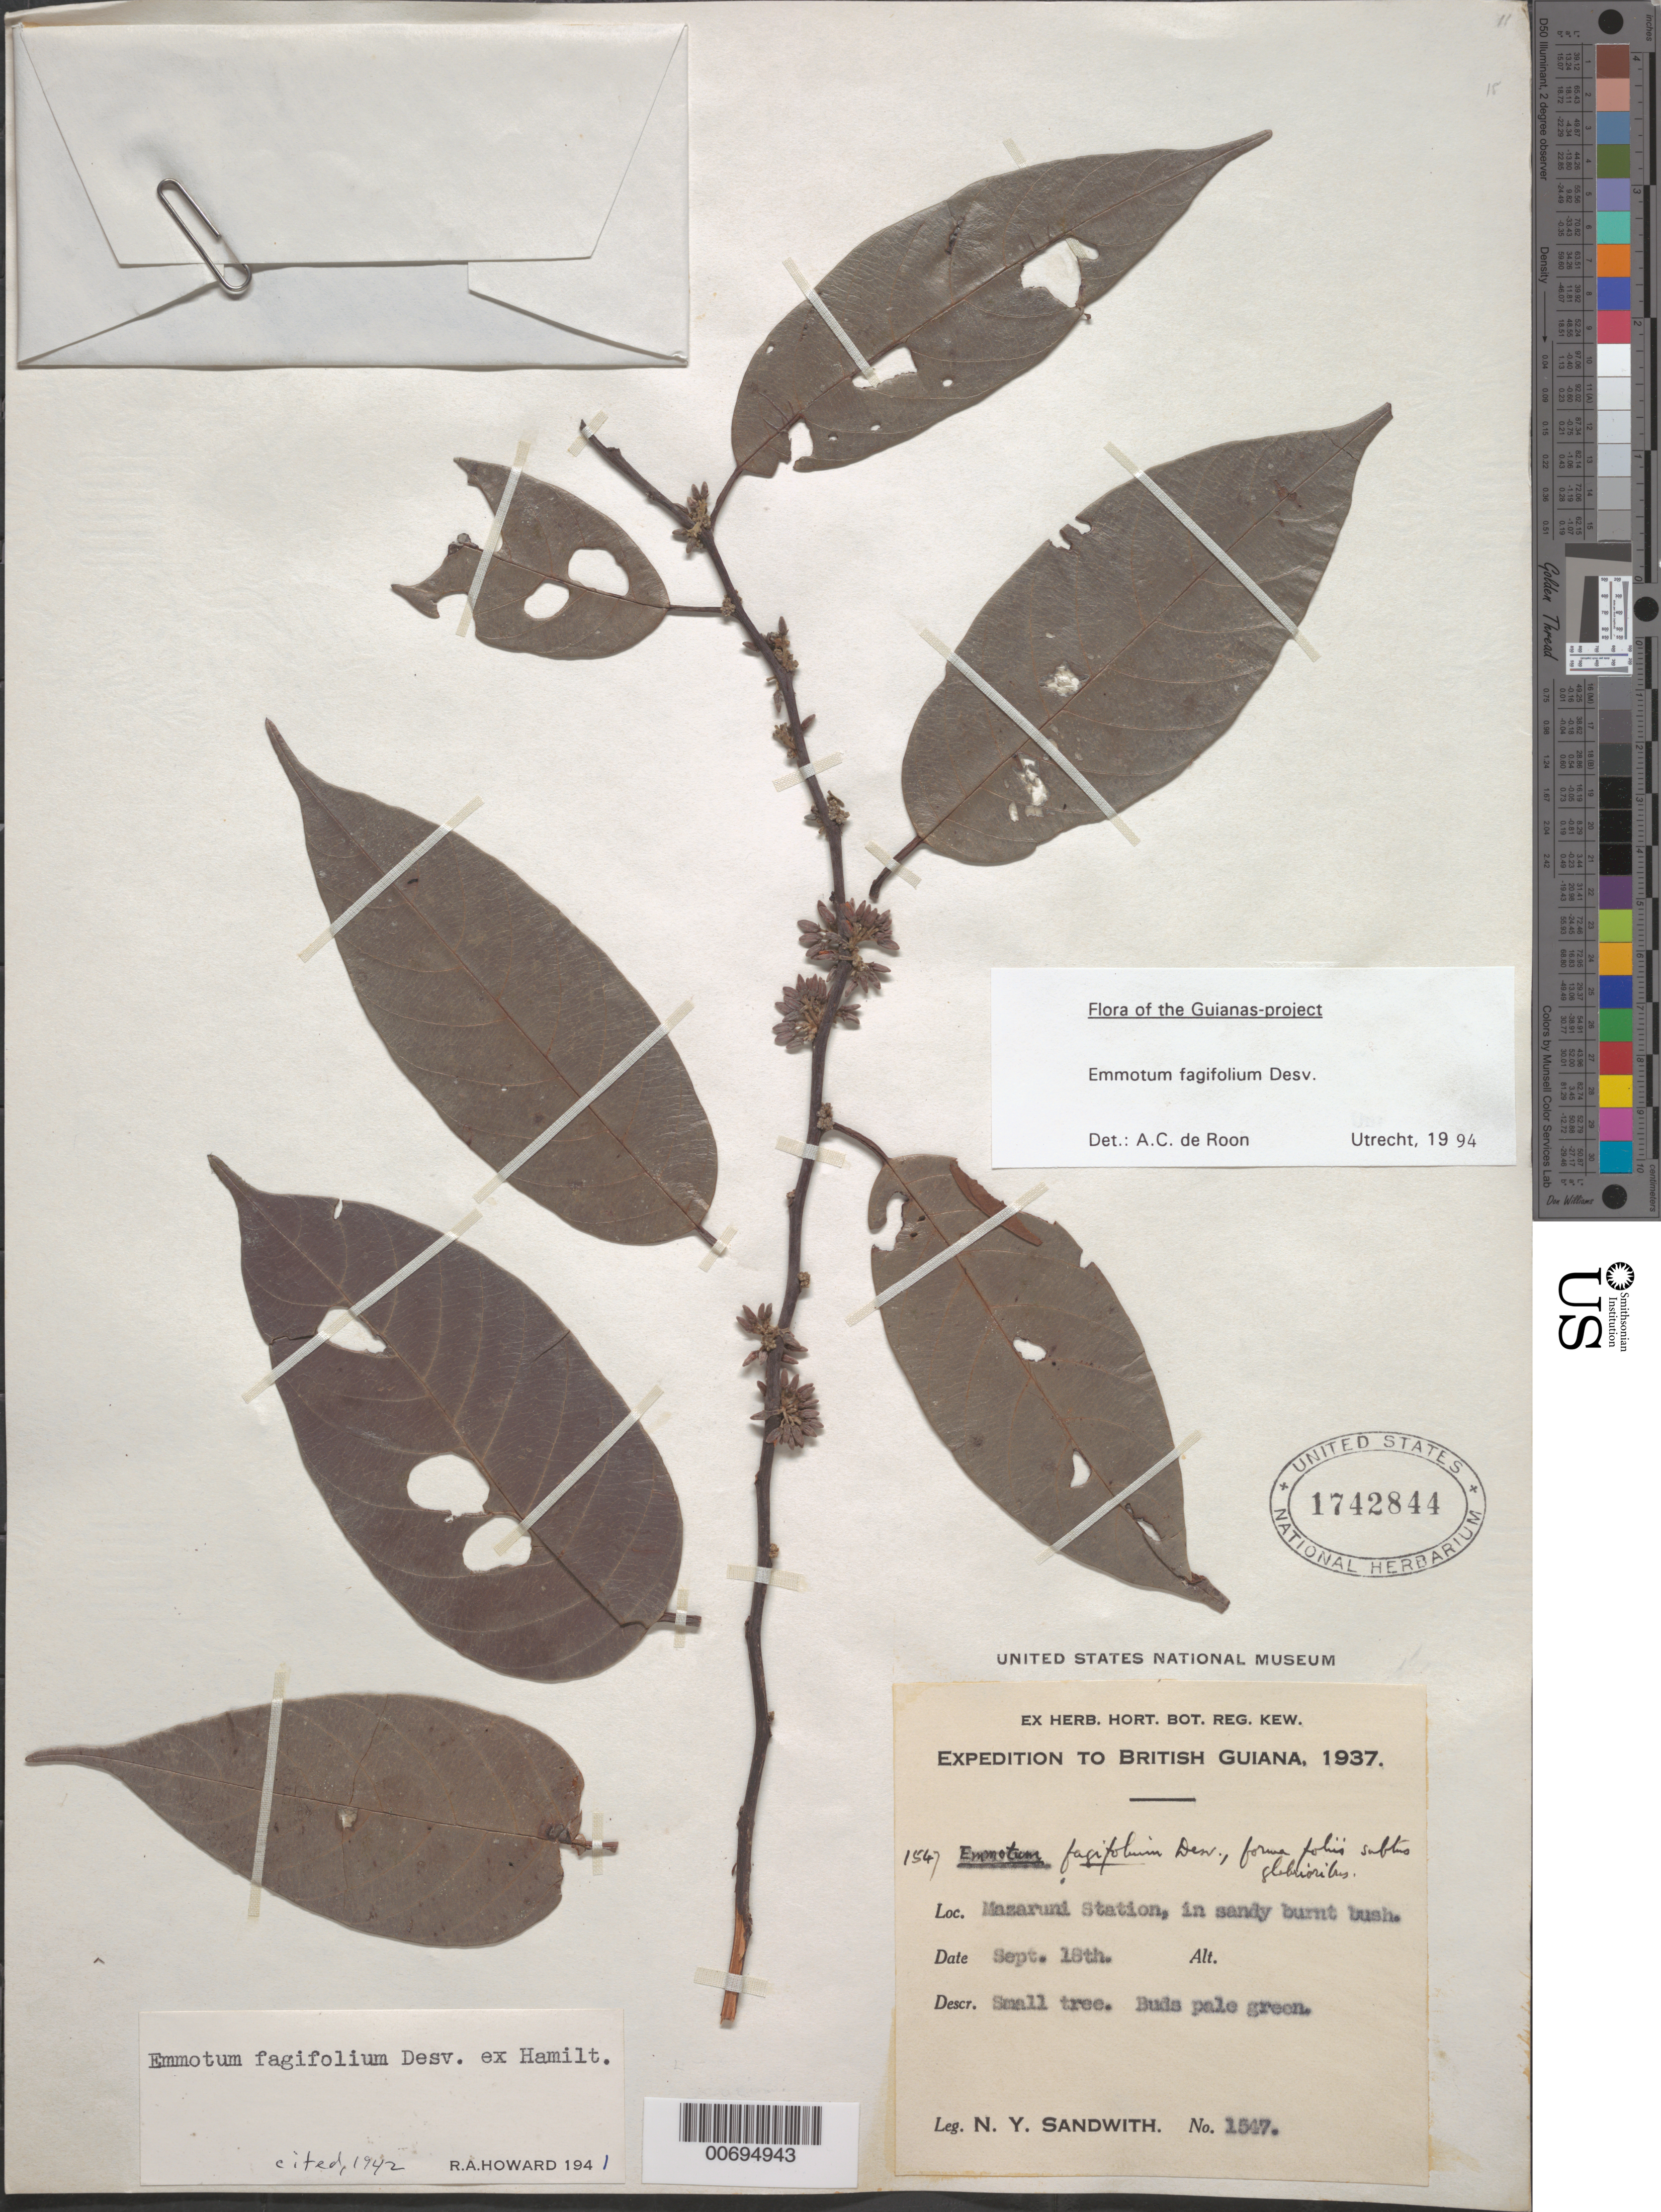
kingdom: Plantae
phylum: Tracheophyta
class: Magnoliopsida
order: Metteniusales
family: Metteniusaceae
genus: Emmotum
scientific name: Emmotum fagifolium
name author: Desv. ex Ham.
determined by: de Roon, A. C.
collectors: N. Y. Sandwith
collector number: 1547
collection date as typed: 18-Sep-37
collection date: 1937-09-18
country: Guyana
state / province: Cuyuni-Mazaruni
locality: Mazaruni Station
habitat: Sandy burnt bush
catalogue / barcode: US 1742844